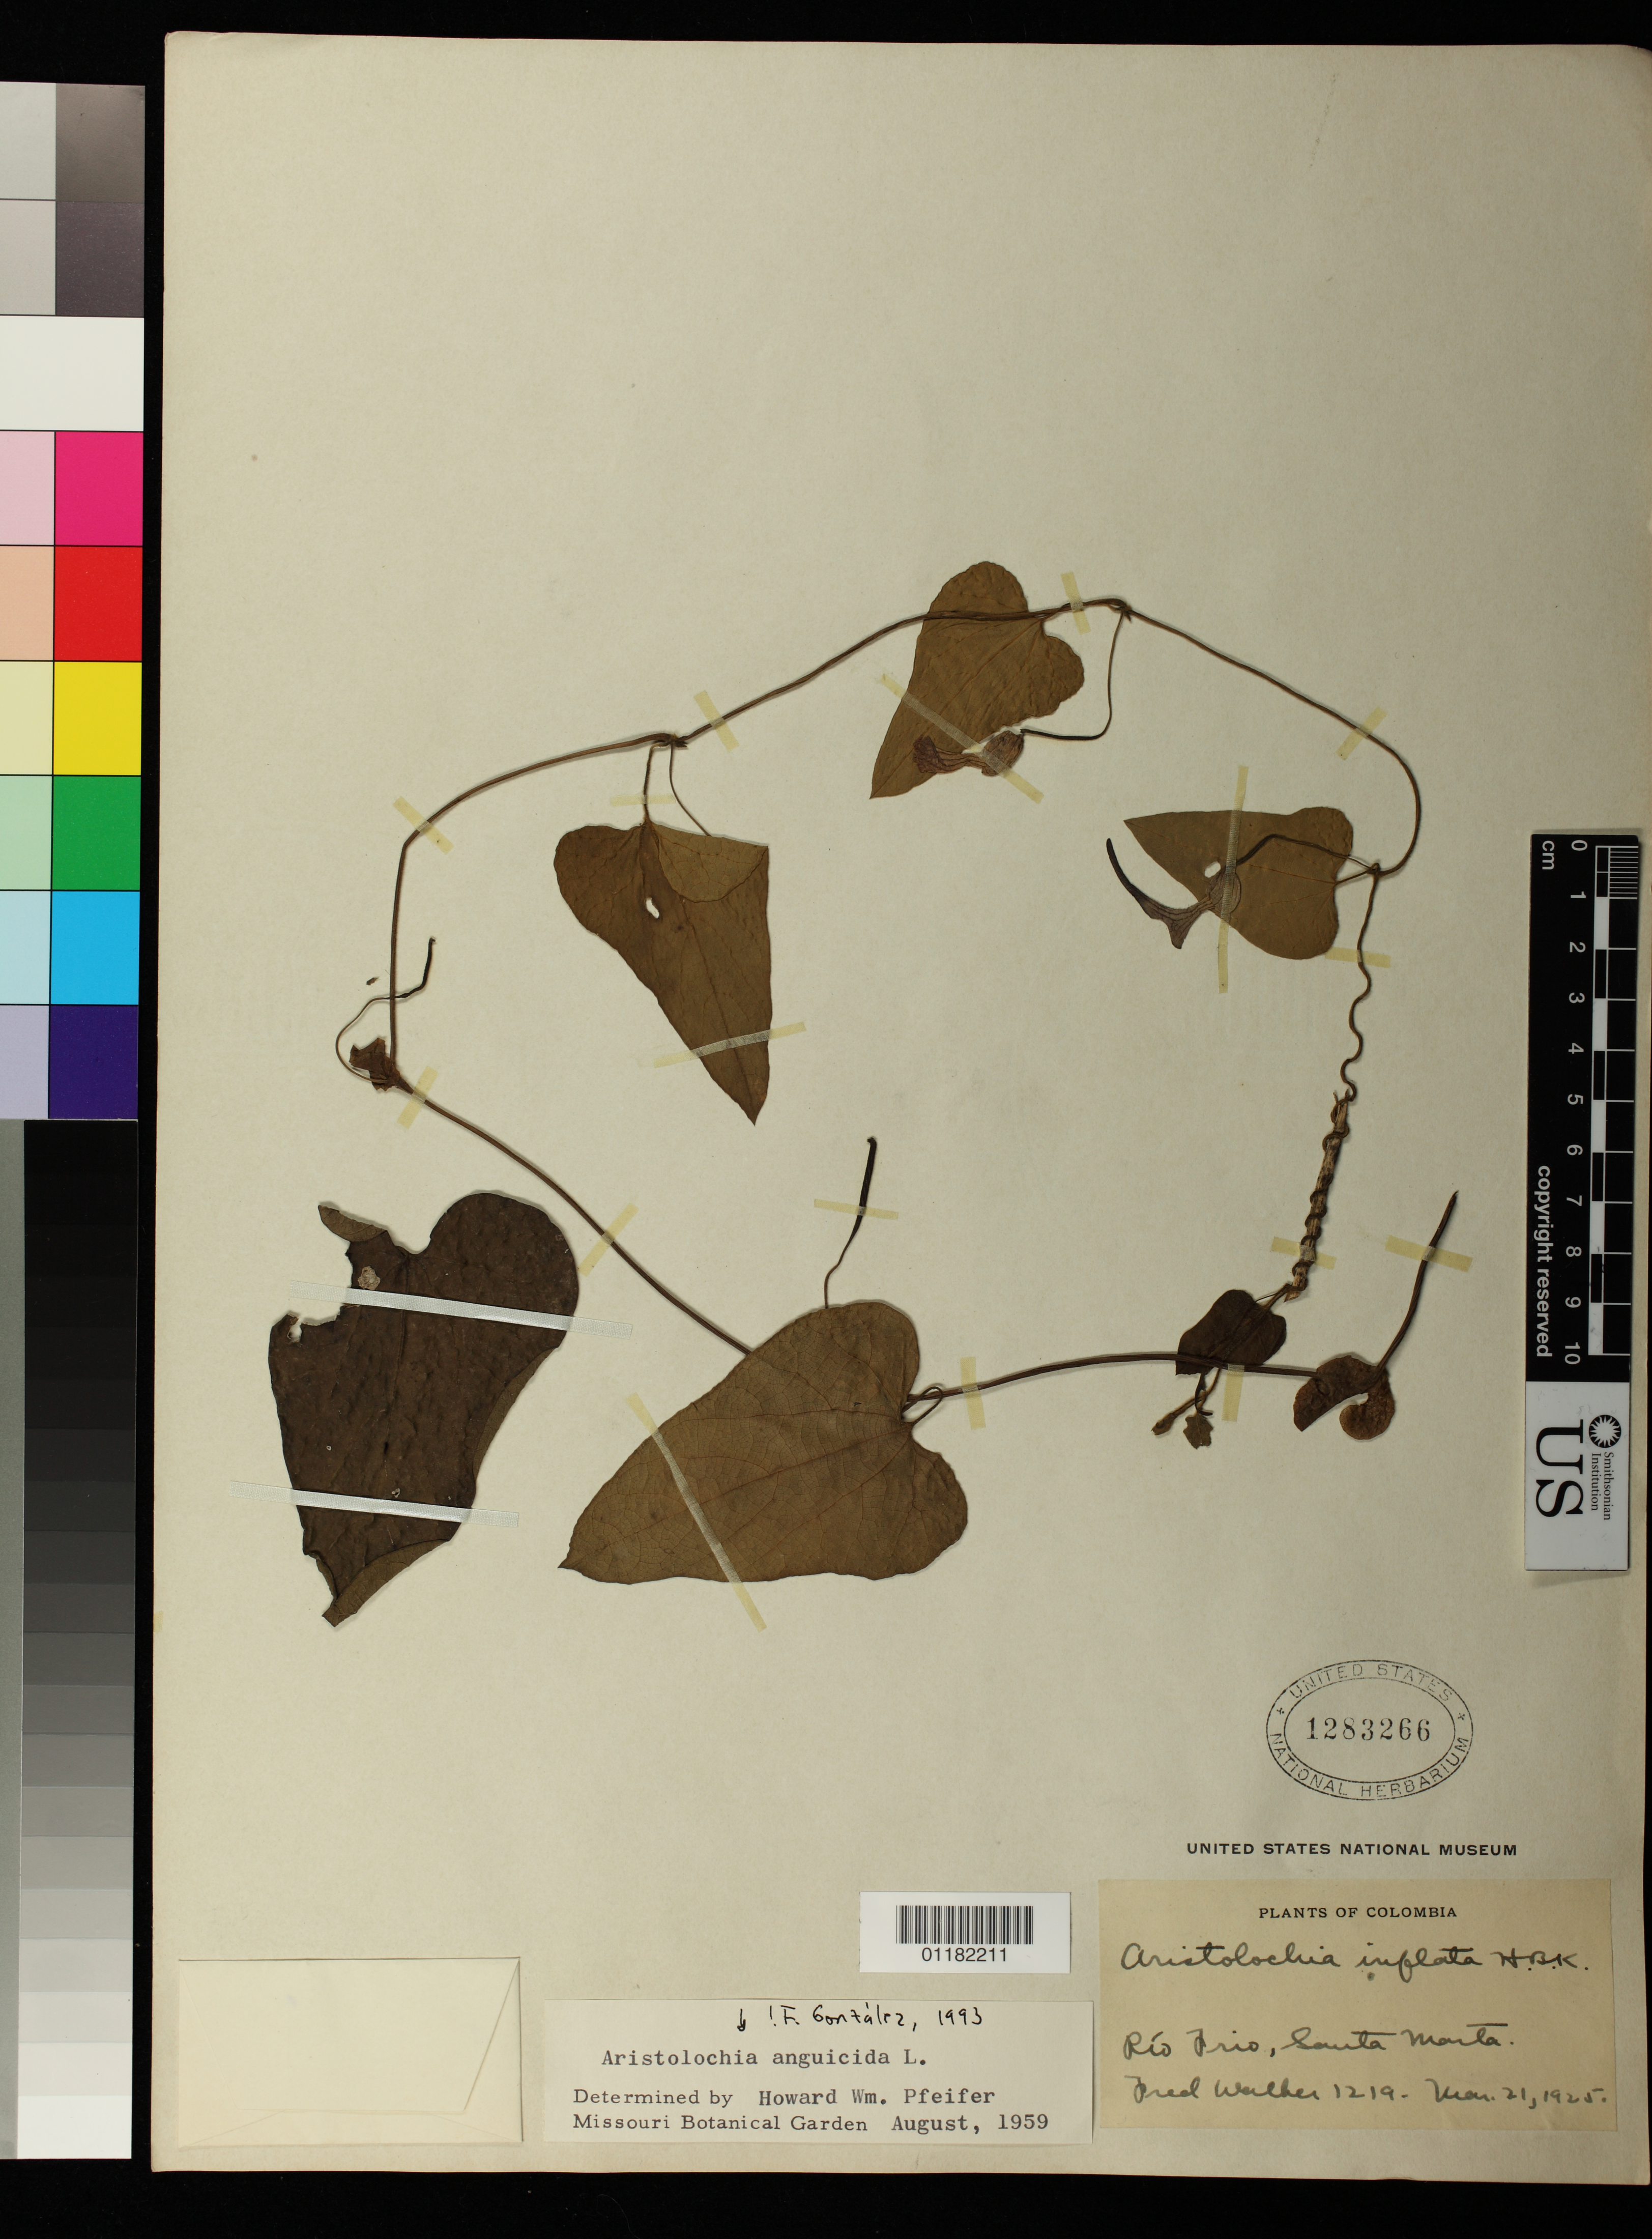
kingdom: Plantae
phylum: Tracheophyta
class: Magnoliopsida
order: Piperales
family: Aristolochiaceae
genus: Aristolochia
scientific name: Aristolochia anguicida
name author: Jacq.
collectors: F. Walker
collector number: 1219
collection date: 1925-05-21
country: Colombia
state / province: Magdalena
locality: Rio Frio, Santa Marta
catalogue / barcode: US 1283266